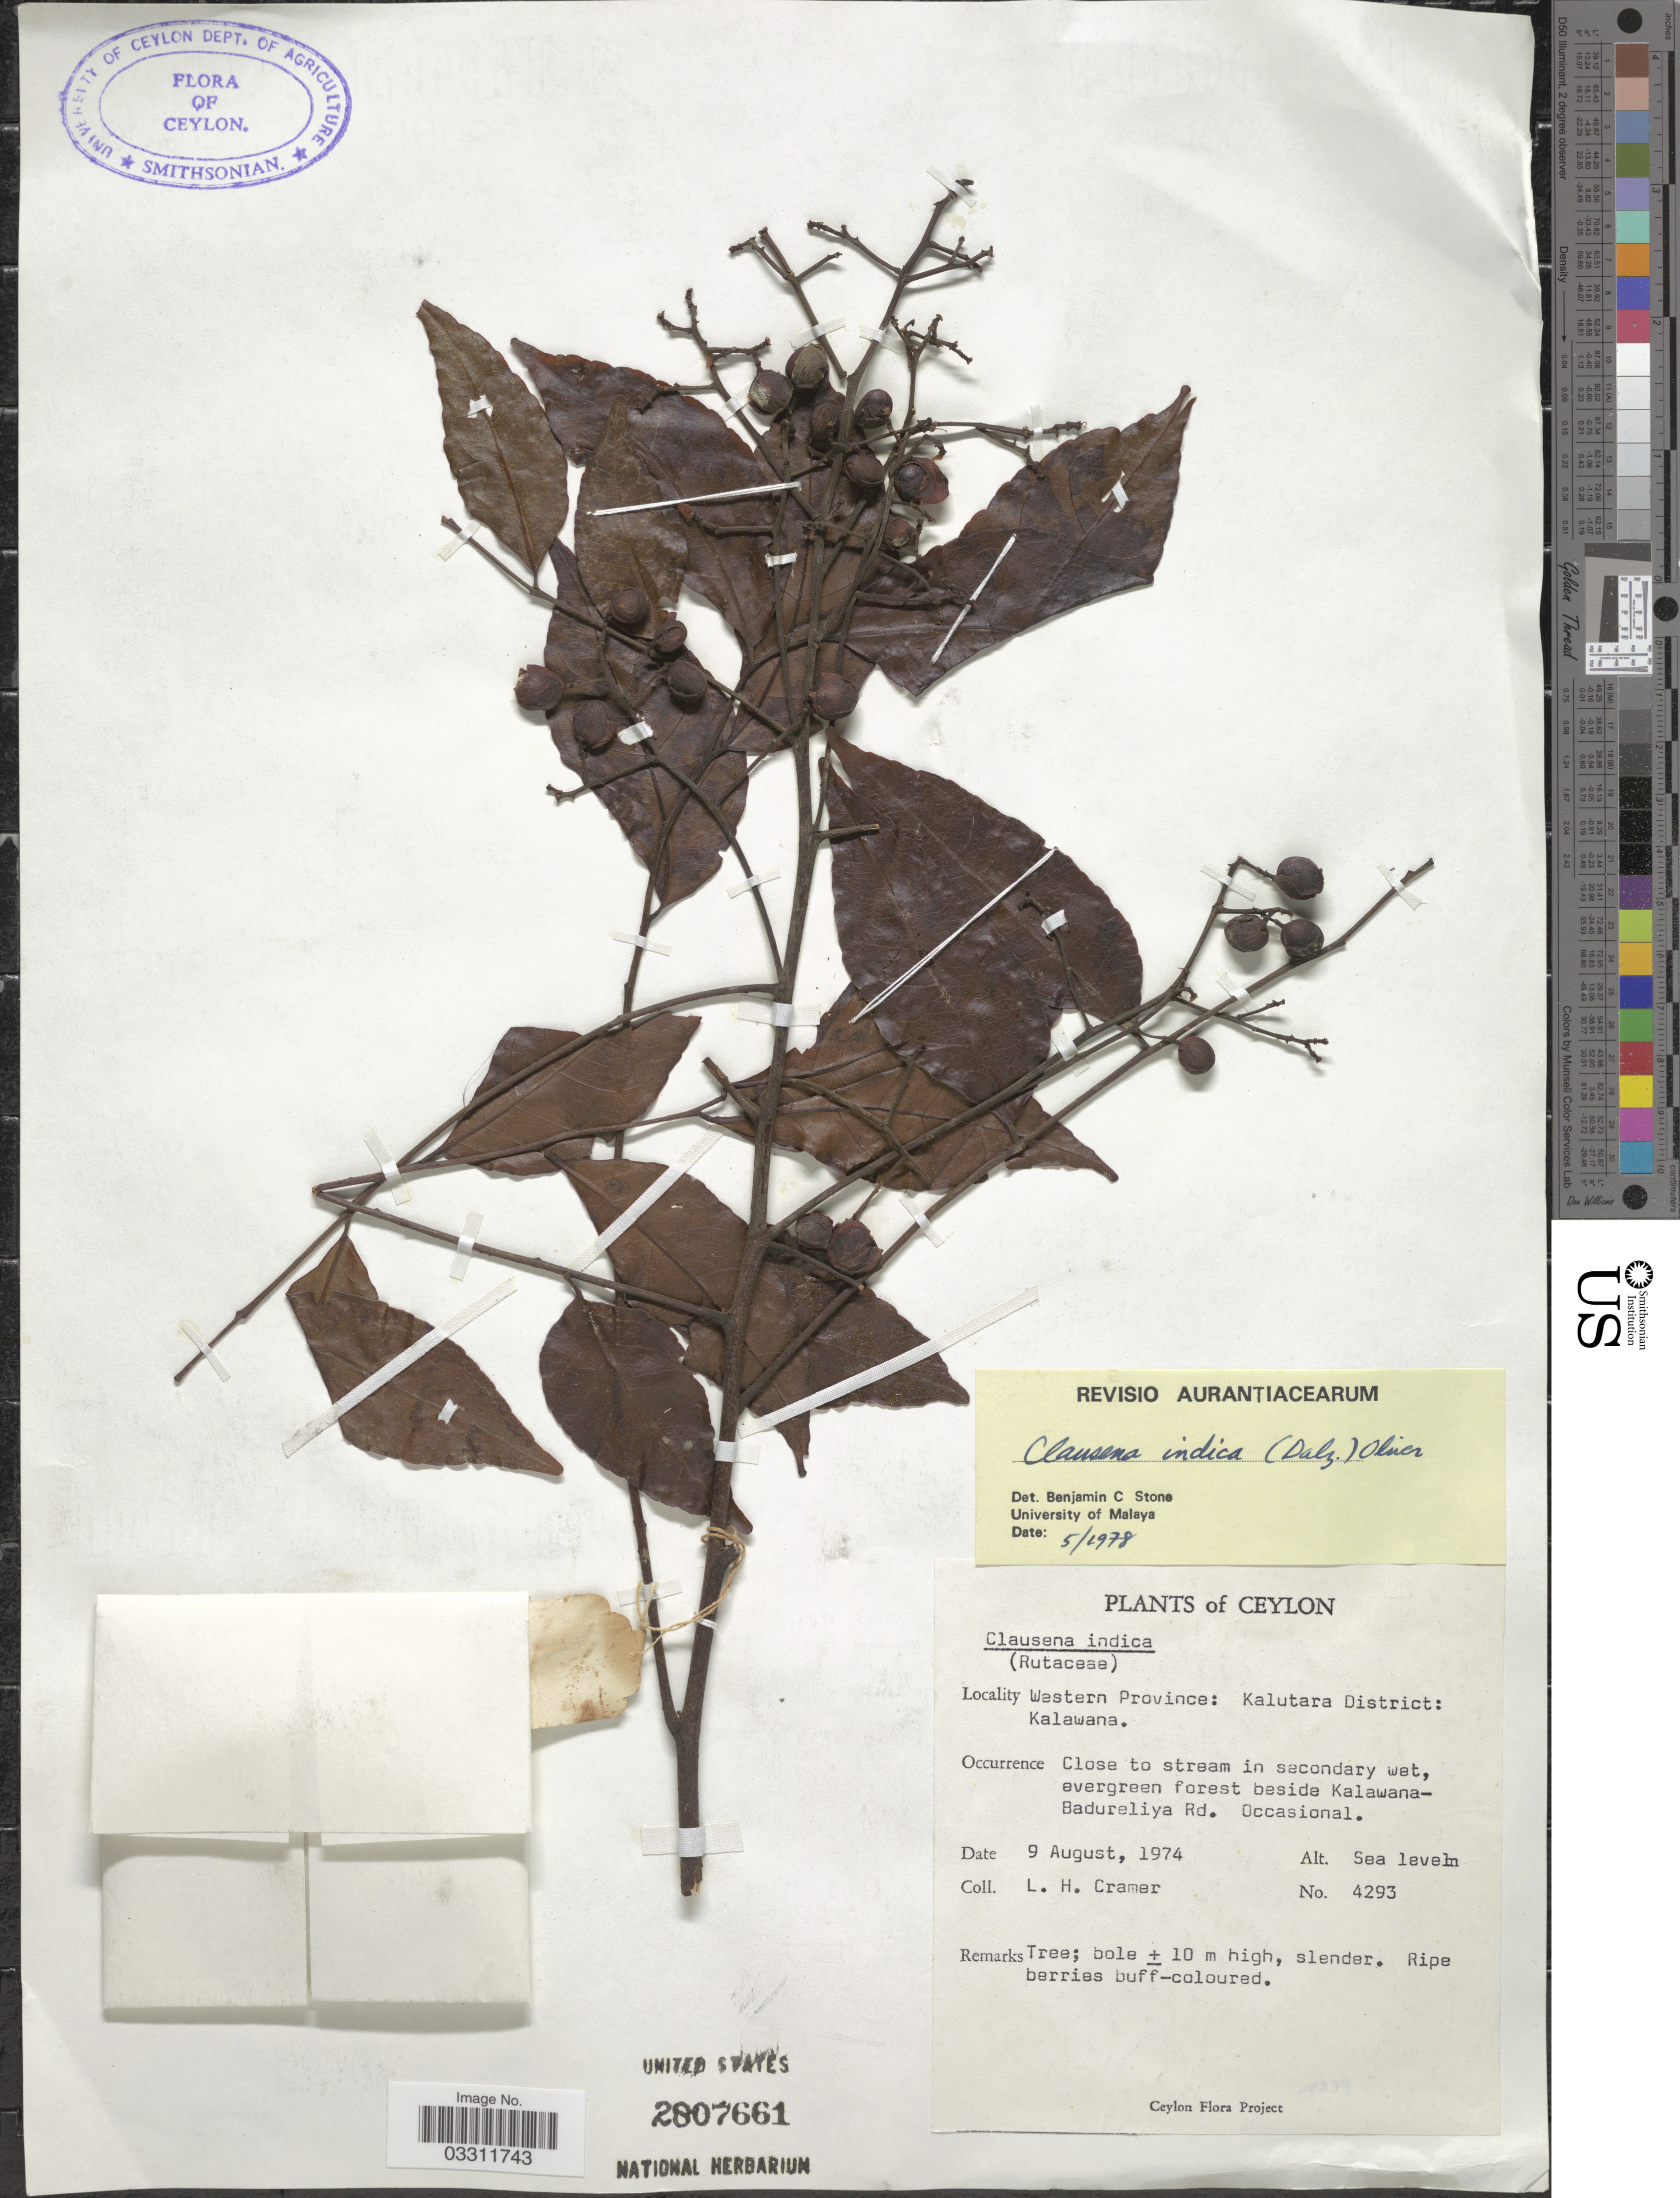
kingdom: Plantae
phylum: Tracheophyta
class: Magnoliopsida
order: Sapindales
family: Rutaceae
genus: Clausena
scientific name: Clausena indica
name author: (Dalzell) Oliv.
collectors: L. H. Cramer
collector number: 4293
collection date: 1974-08-09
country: Sri Lanka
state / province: Western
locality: Ceylon. Kalutara District: Kalawana.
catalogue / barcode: US 2807661